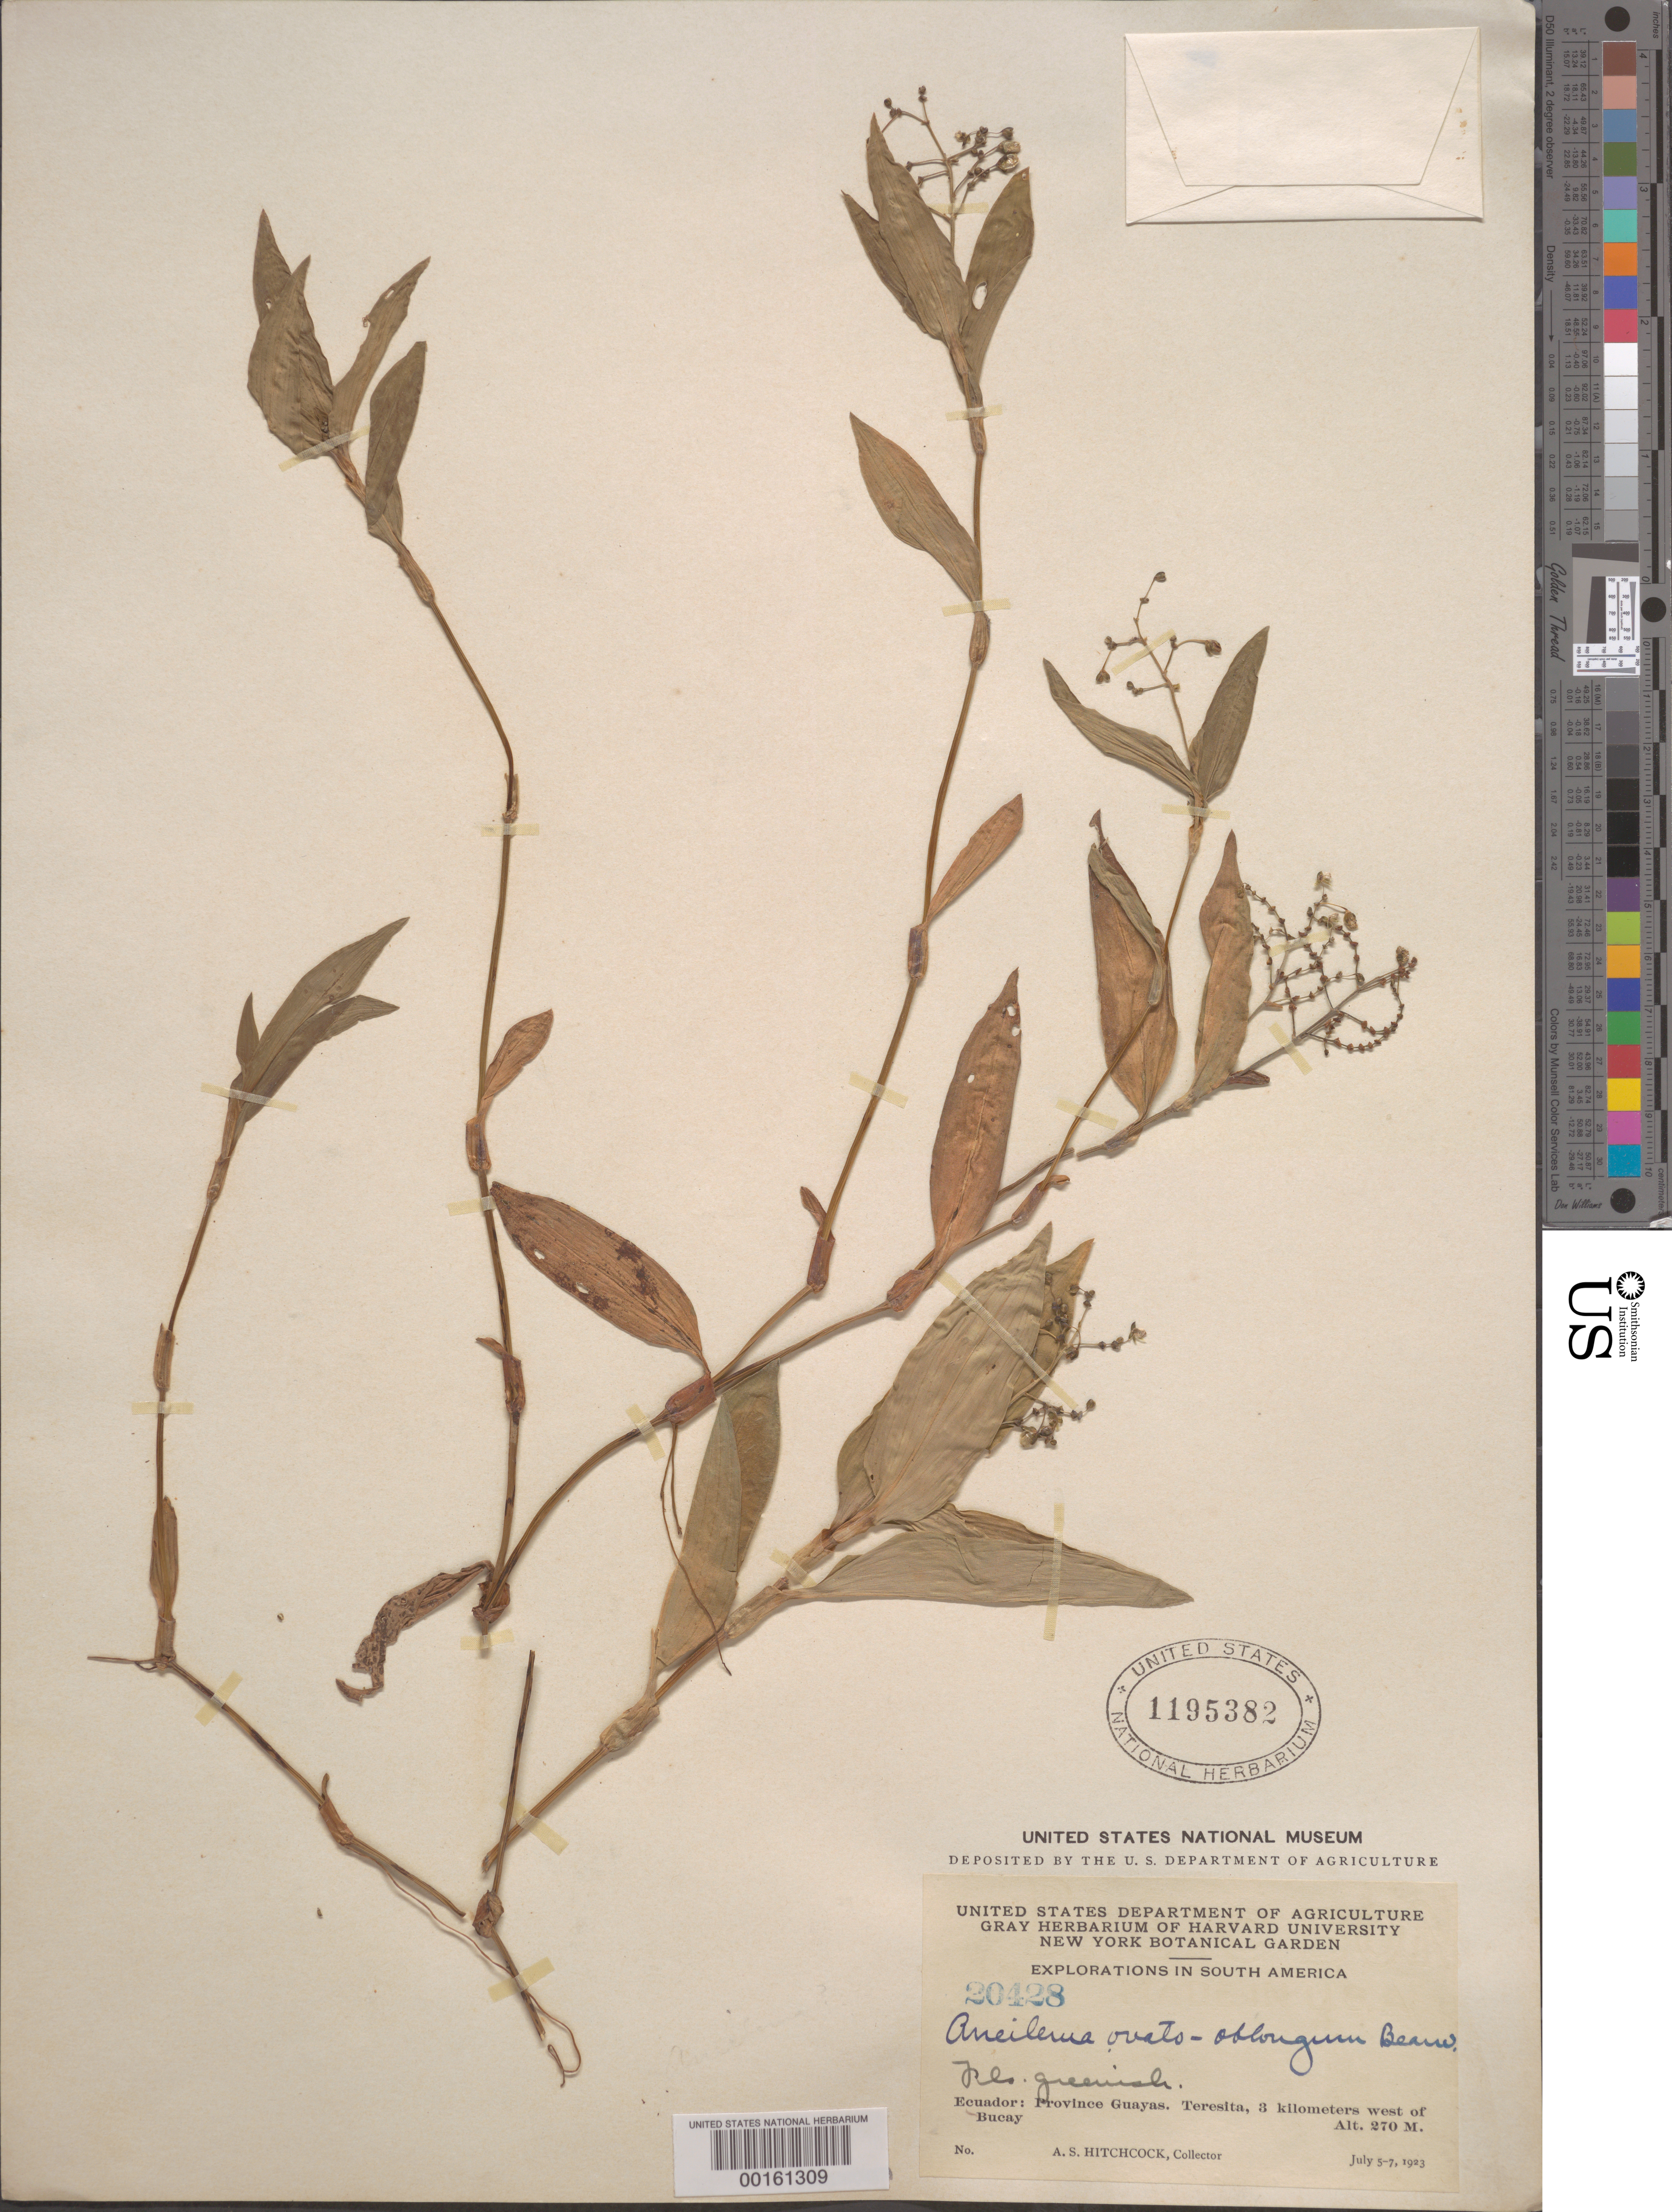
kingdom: Plantae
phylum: Tracheophyta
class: Liliopsida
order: Commelinales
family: Commelinaceae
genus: Aneilema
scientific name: Aneilema umbrosum subsp. ovato-oblongum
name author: (P. Beauv.) J.K. Morton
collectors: A. S. Hitchcock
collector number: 20428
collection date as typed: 05 Jul 1923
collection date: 1923-07-05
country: Ecuador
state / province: Guayas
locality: Teresita, W of Bucay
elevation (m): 270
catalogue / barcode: US 1195382